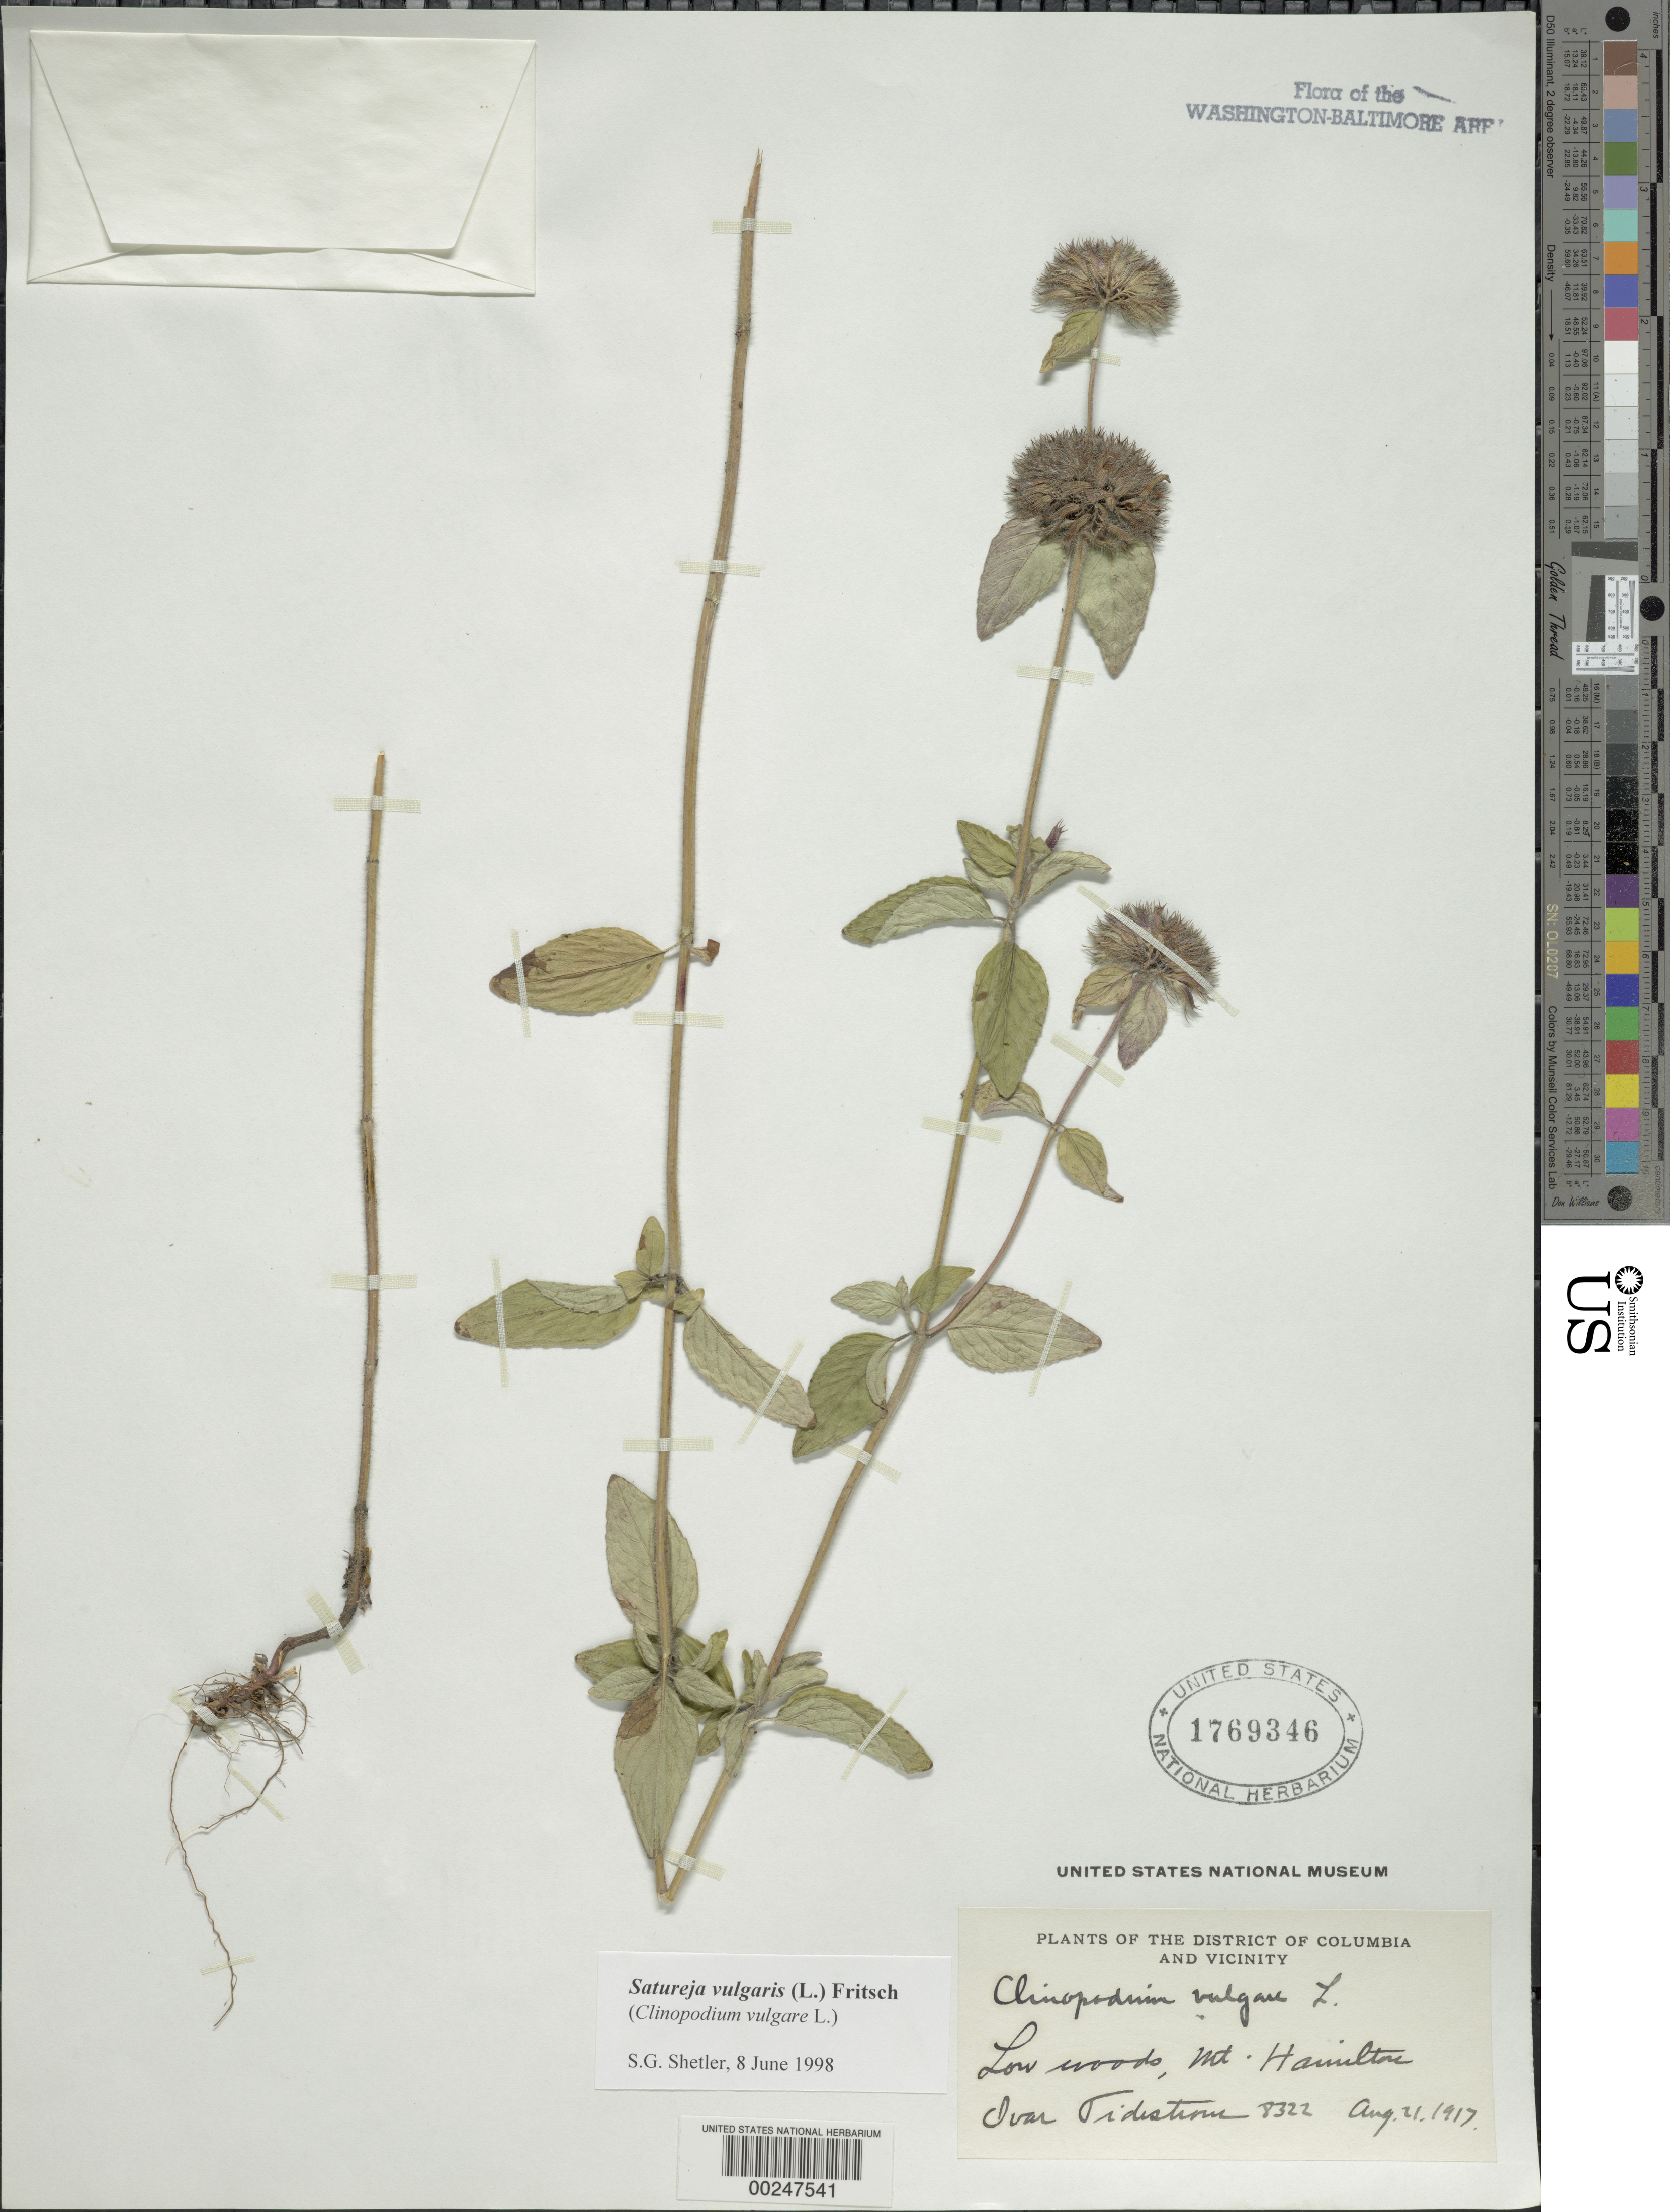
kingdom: Plantae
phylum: Tracheophyta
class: Magnoliopsida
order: Lamiales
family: Lamiaceae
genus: Clinopodium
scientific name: Clinopodium vulgare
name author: L.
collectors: N. Hotchkiss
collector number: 1547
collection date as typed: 26 Jul 1924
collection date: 1924-07-26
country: United States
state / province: District of Columbia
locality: E of Mount Hamilton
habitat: Edge of clearing along woodroad near marsh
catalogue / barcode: US 1769198-2